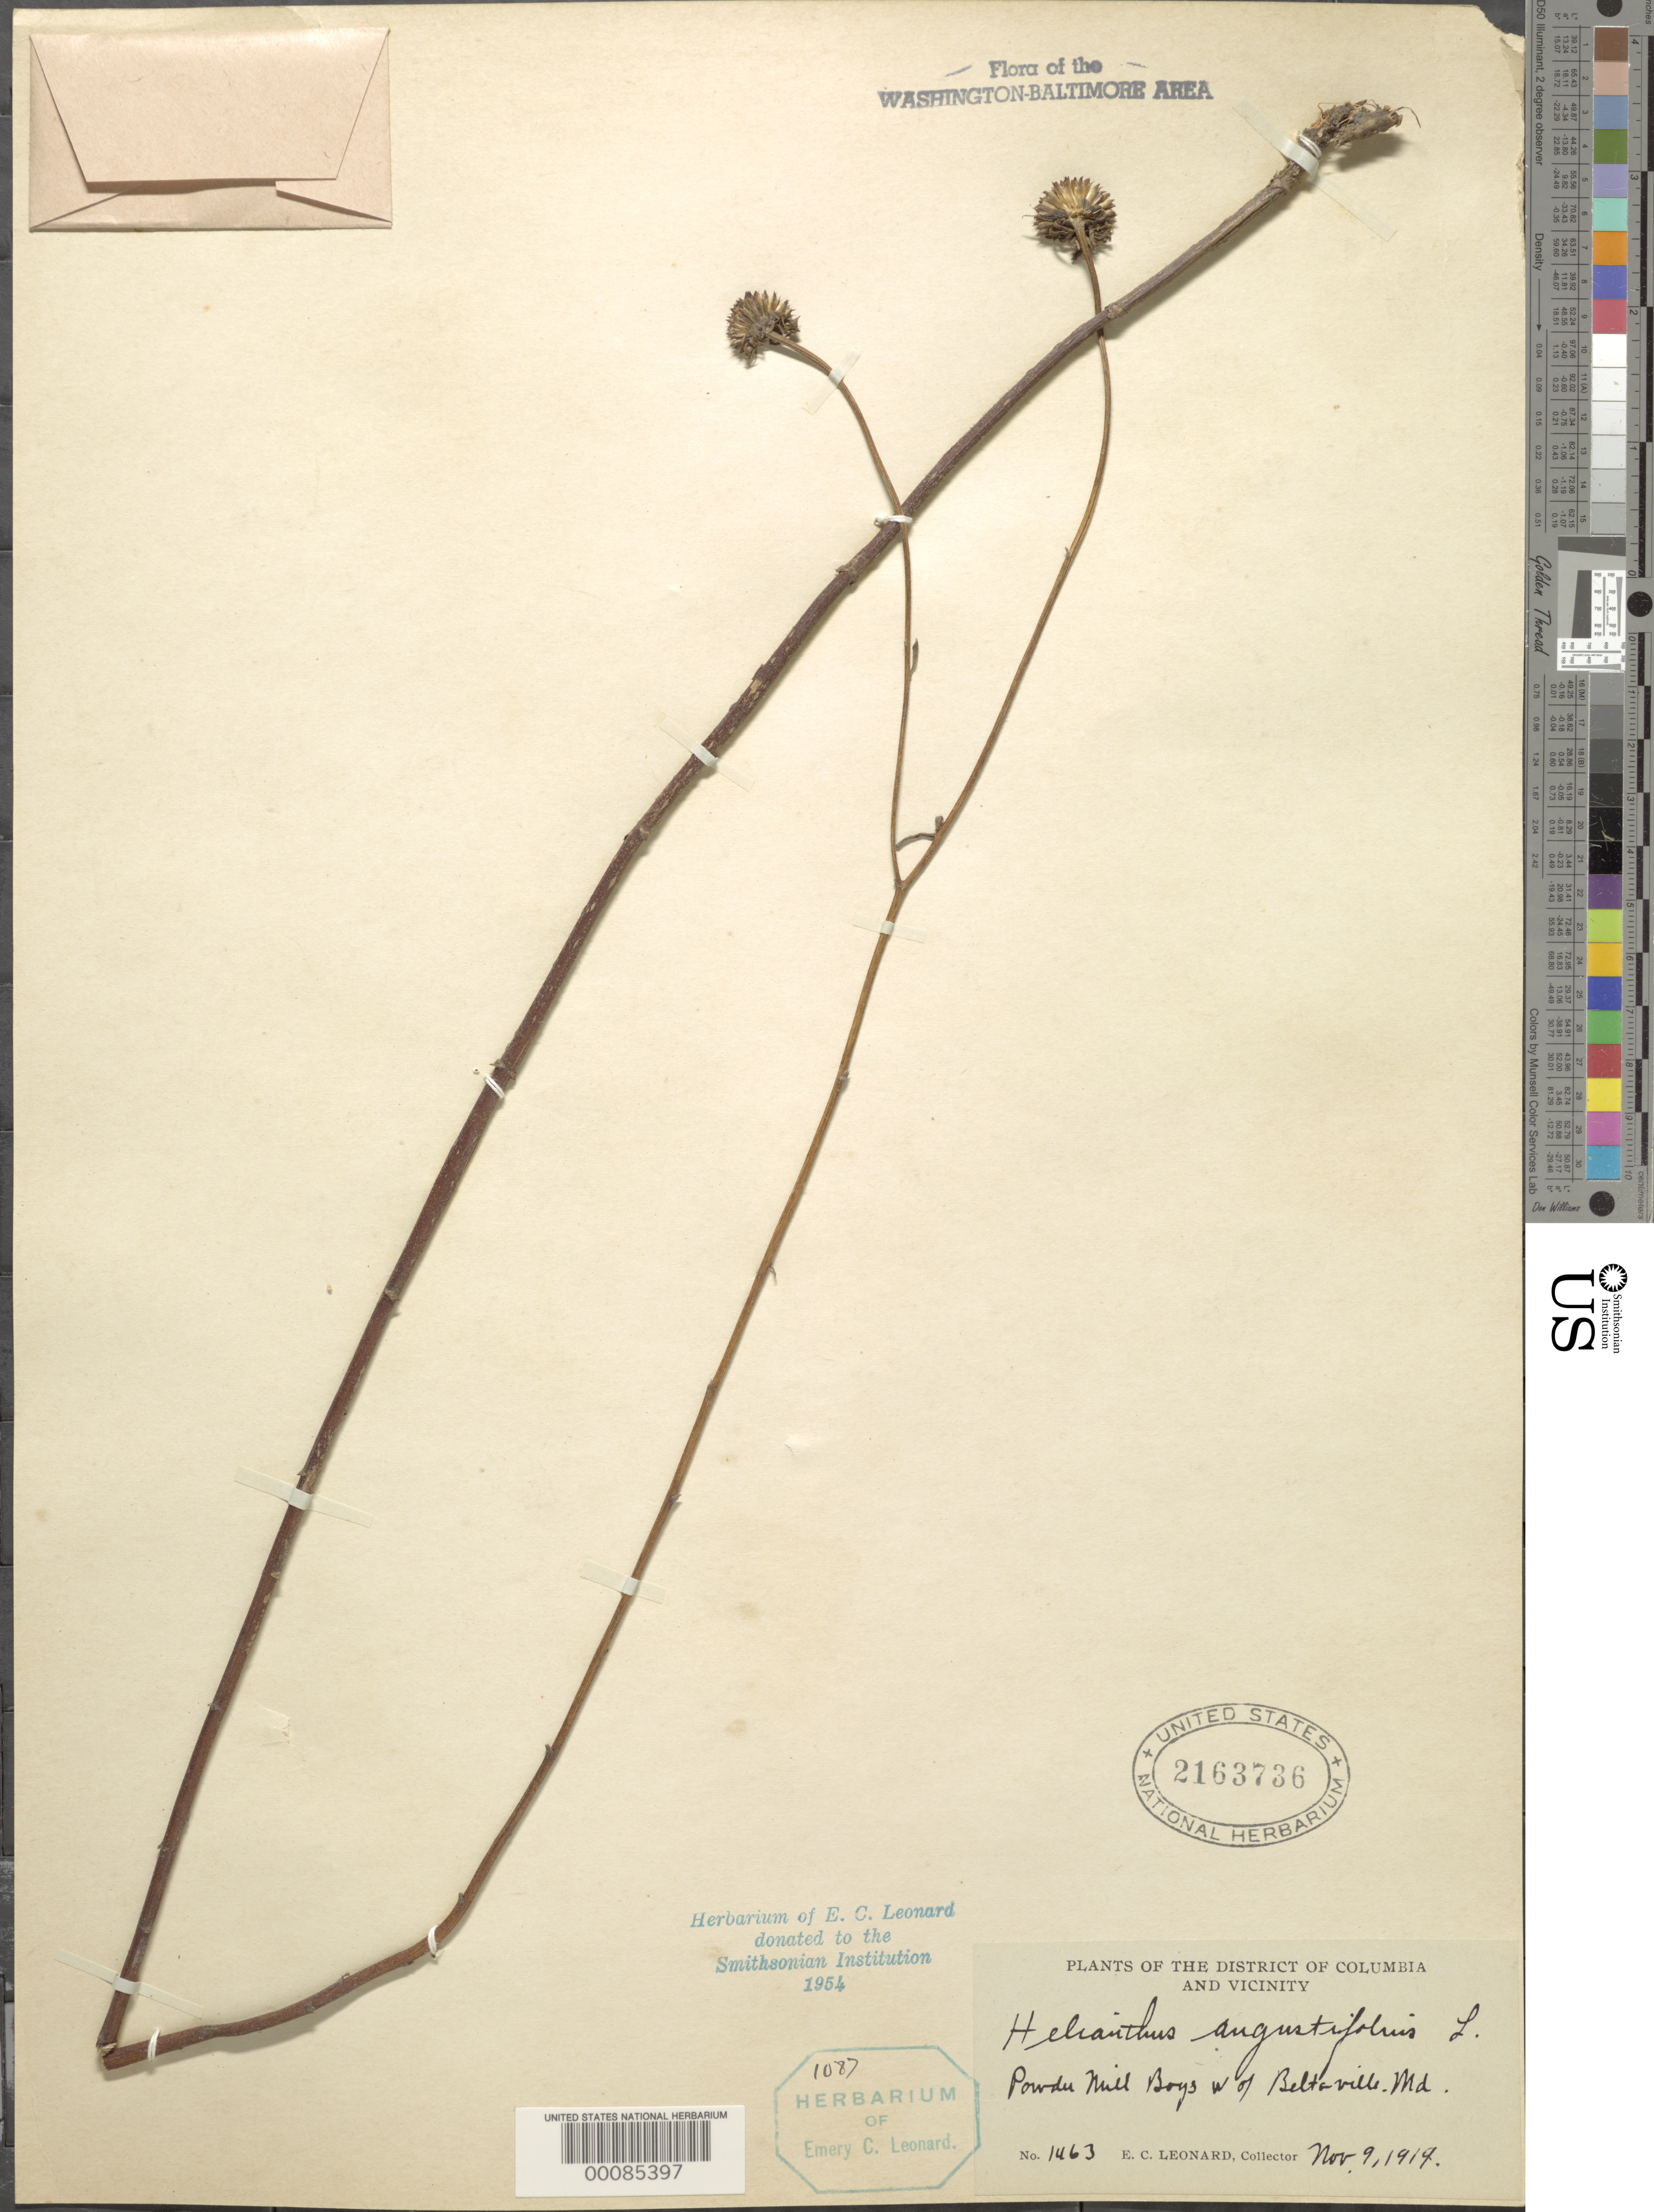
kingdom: Plantae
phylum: Tracheophyta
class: Magnoliopsida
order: Asterales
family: Asteraceae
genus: Helianthus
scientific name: Helianthus angustifolius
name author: L.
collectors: E. C. Leonard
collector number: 1463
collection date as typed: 09 Nov 1919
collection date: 1919-11-09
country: United States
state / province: Maryland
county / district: Prince George's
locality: Powdermill Bogs, Beltsville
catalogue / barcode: US 2163736